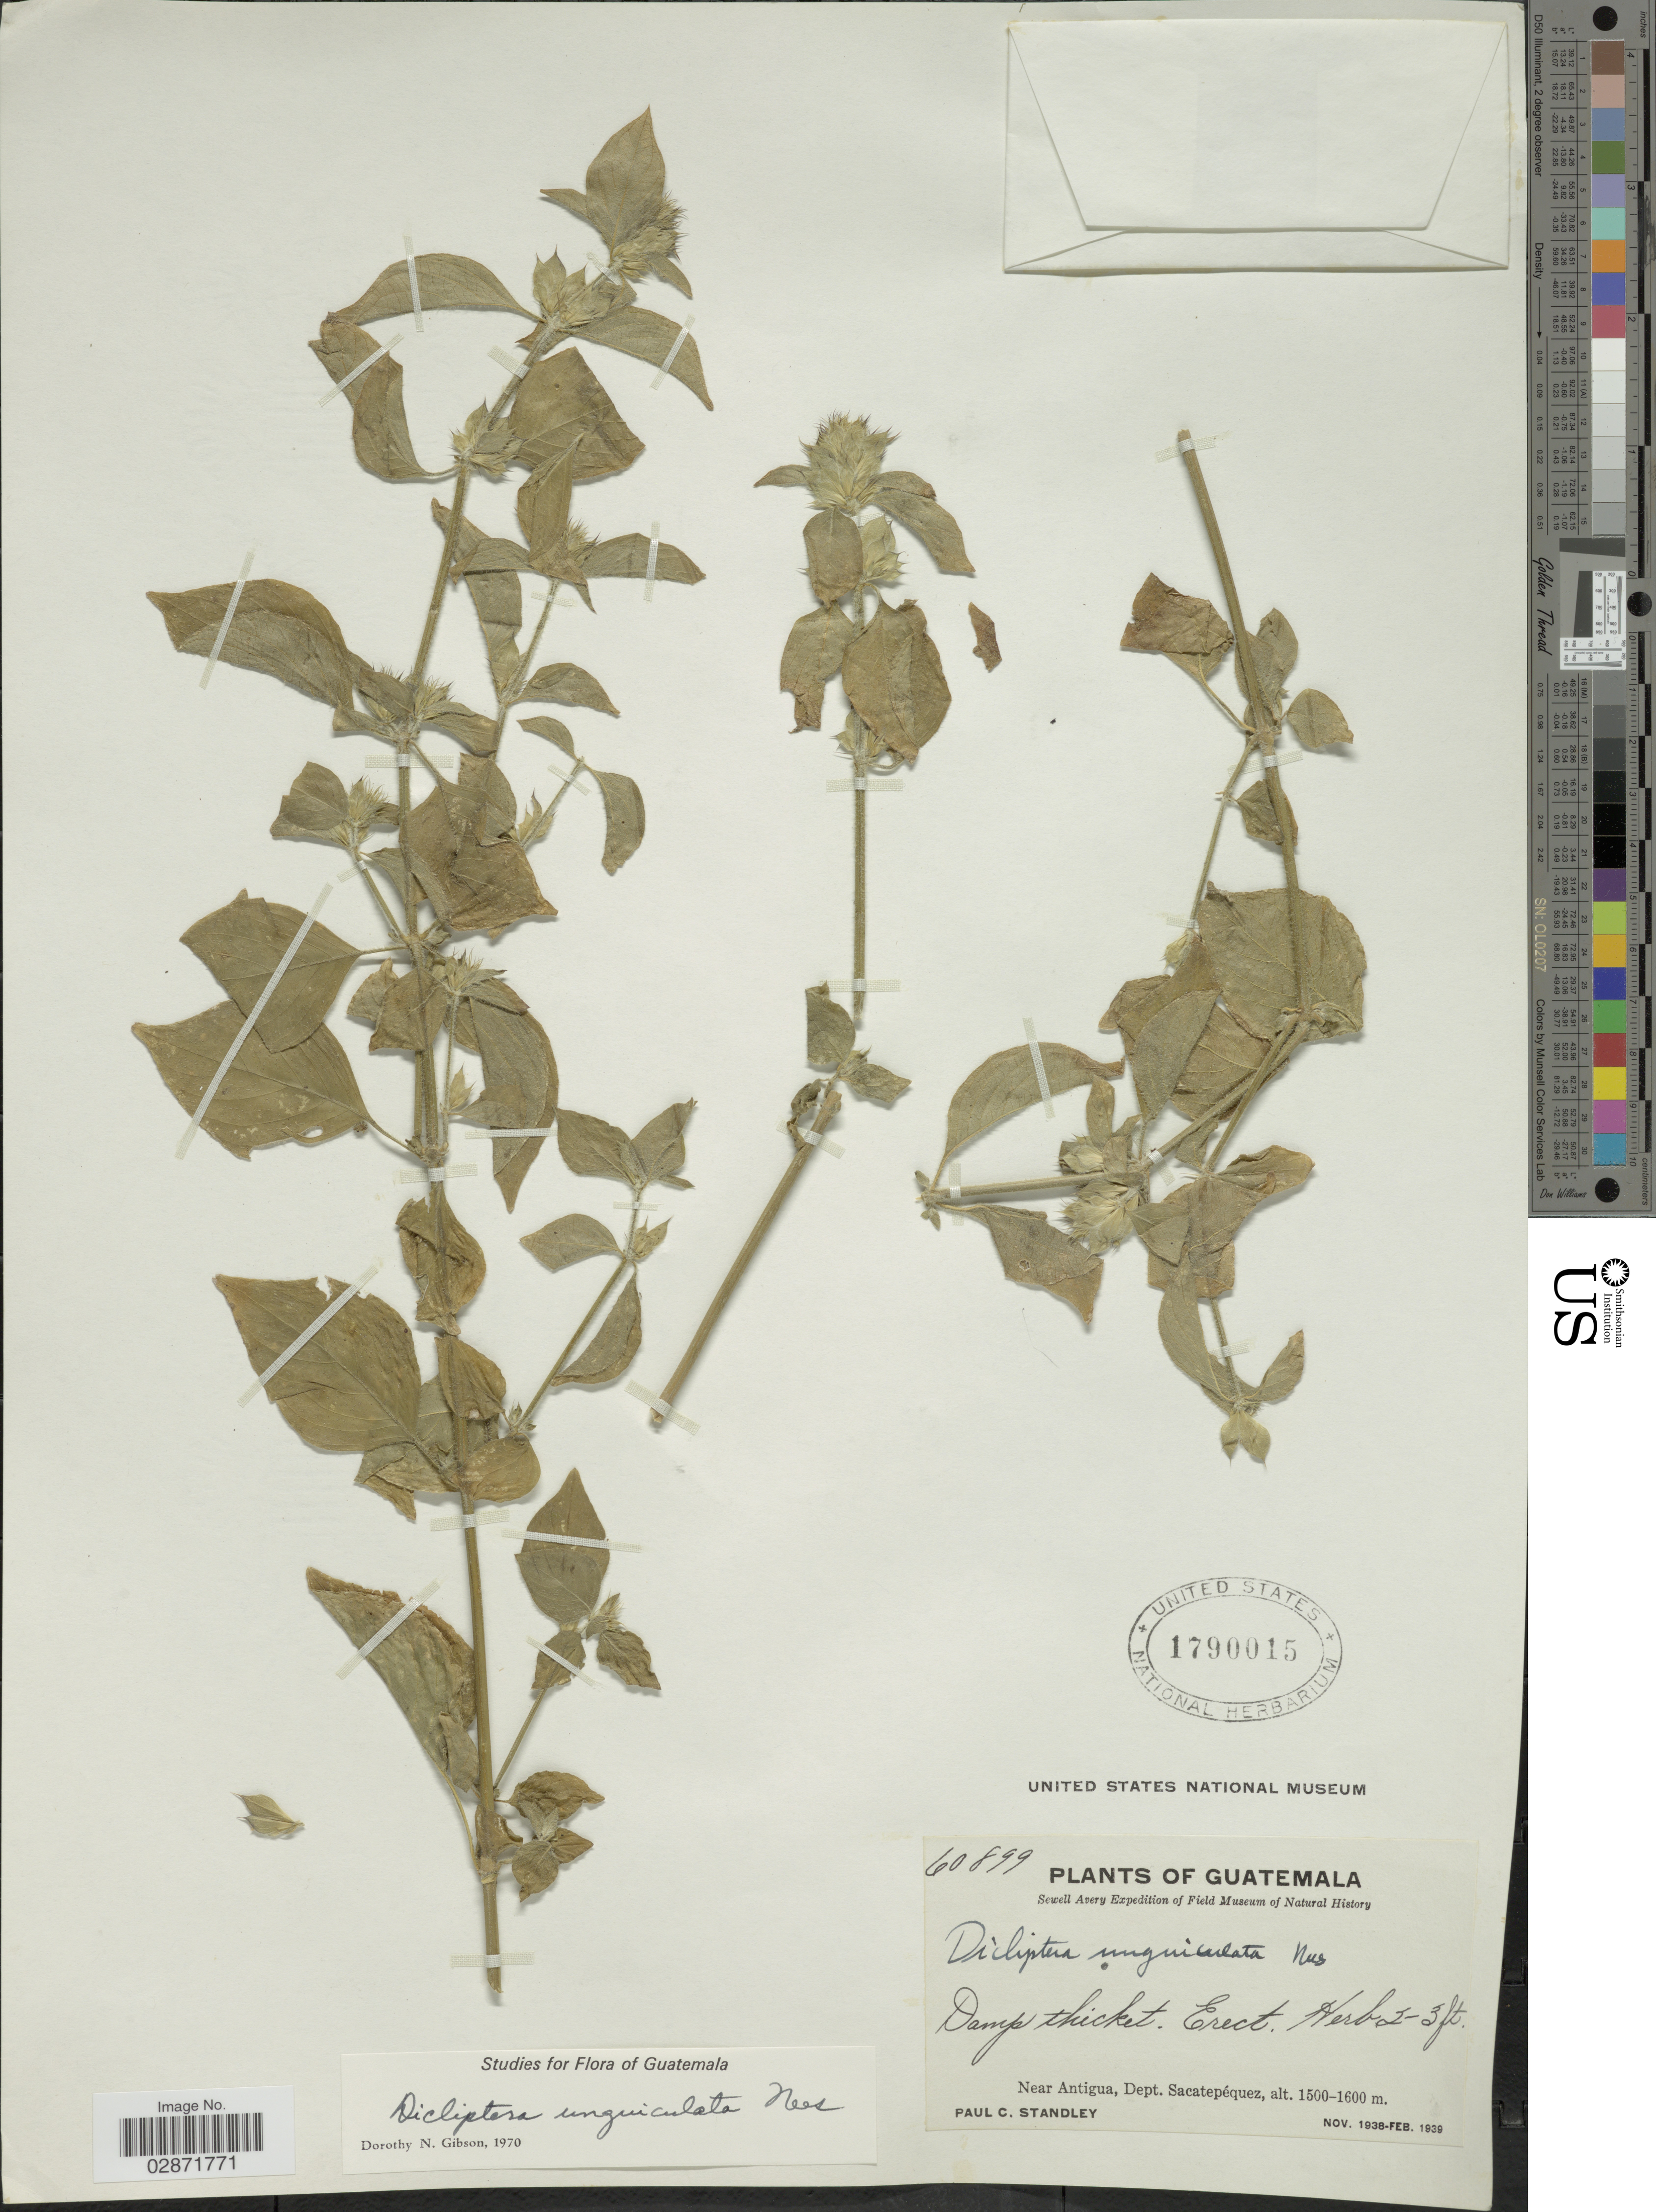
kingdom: Plantae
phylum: Tracheophyta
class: Magnoliopsida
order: Lamiales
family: Acanthaceae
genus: Dicliptera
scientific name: Dicliptera unguiculata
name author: Nees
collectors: P. C. Standley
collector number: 60899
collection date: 1938-11/1939-02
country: Guatemala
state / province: Sacatepéquez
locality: Near Antigua, Dept. Sacatepéquez.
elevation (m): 1500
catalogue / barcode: US 1790015